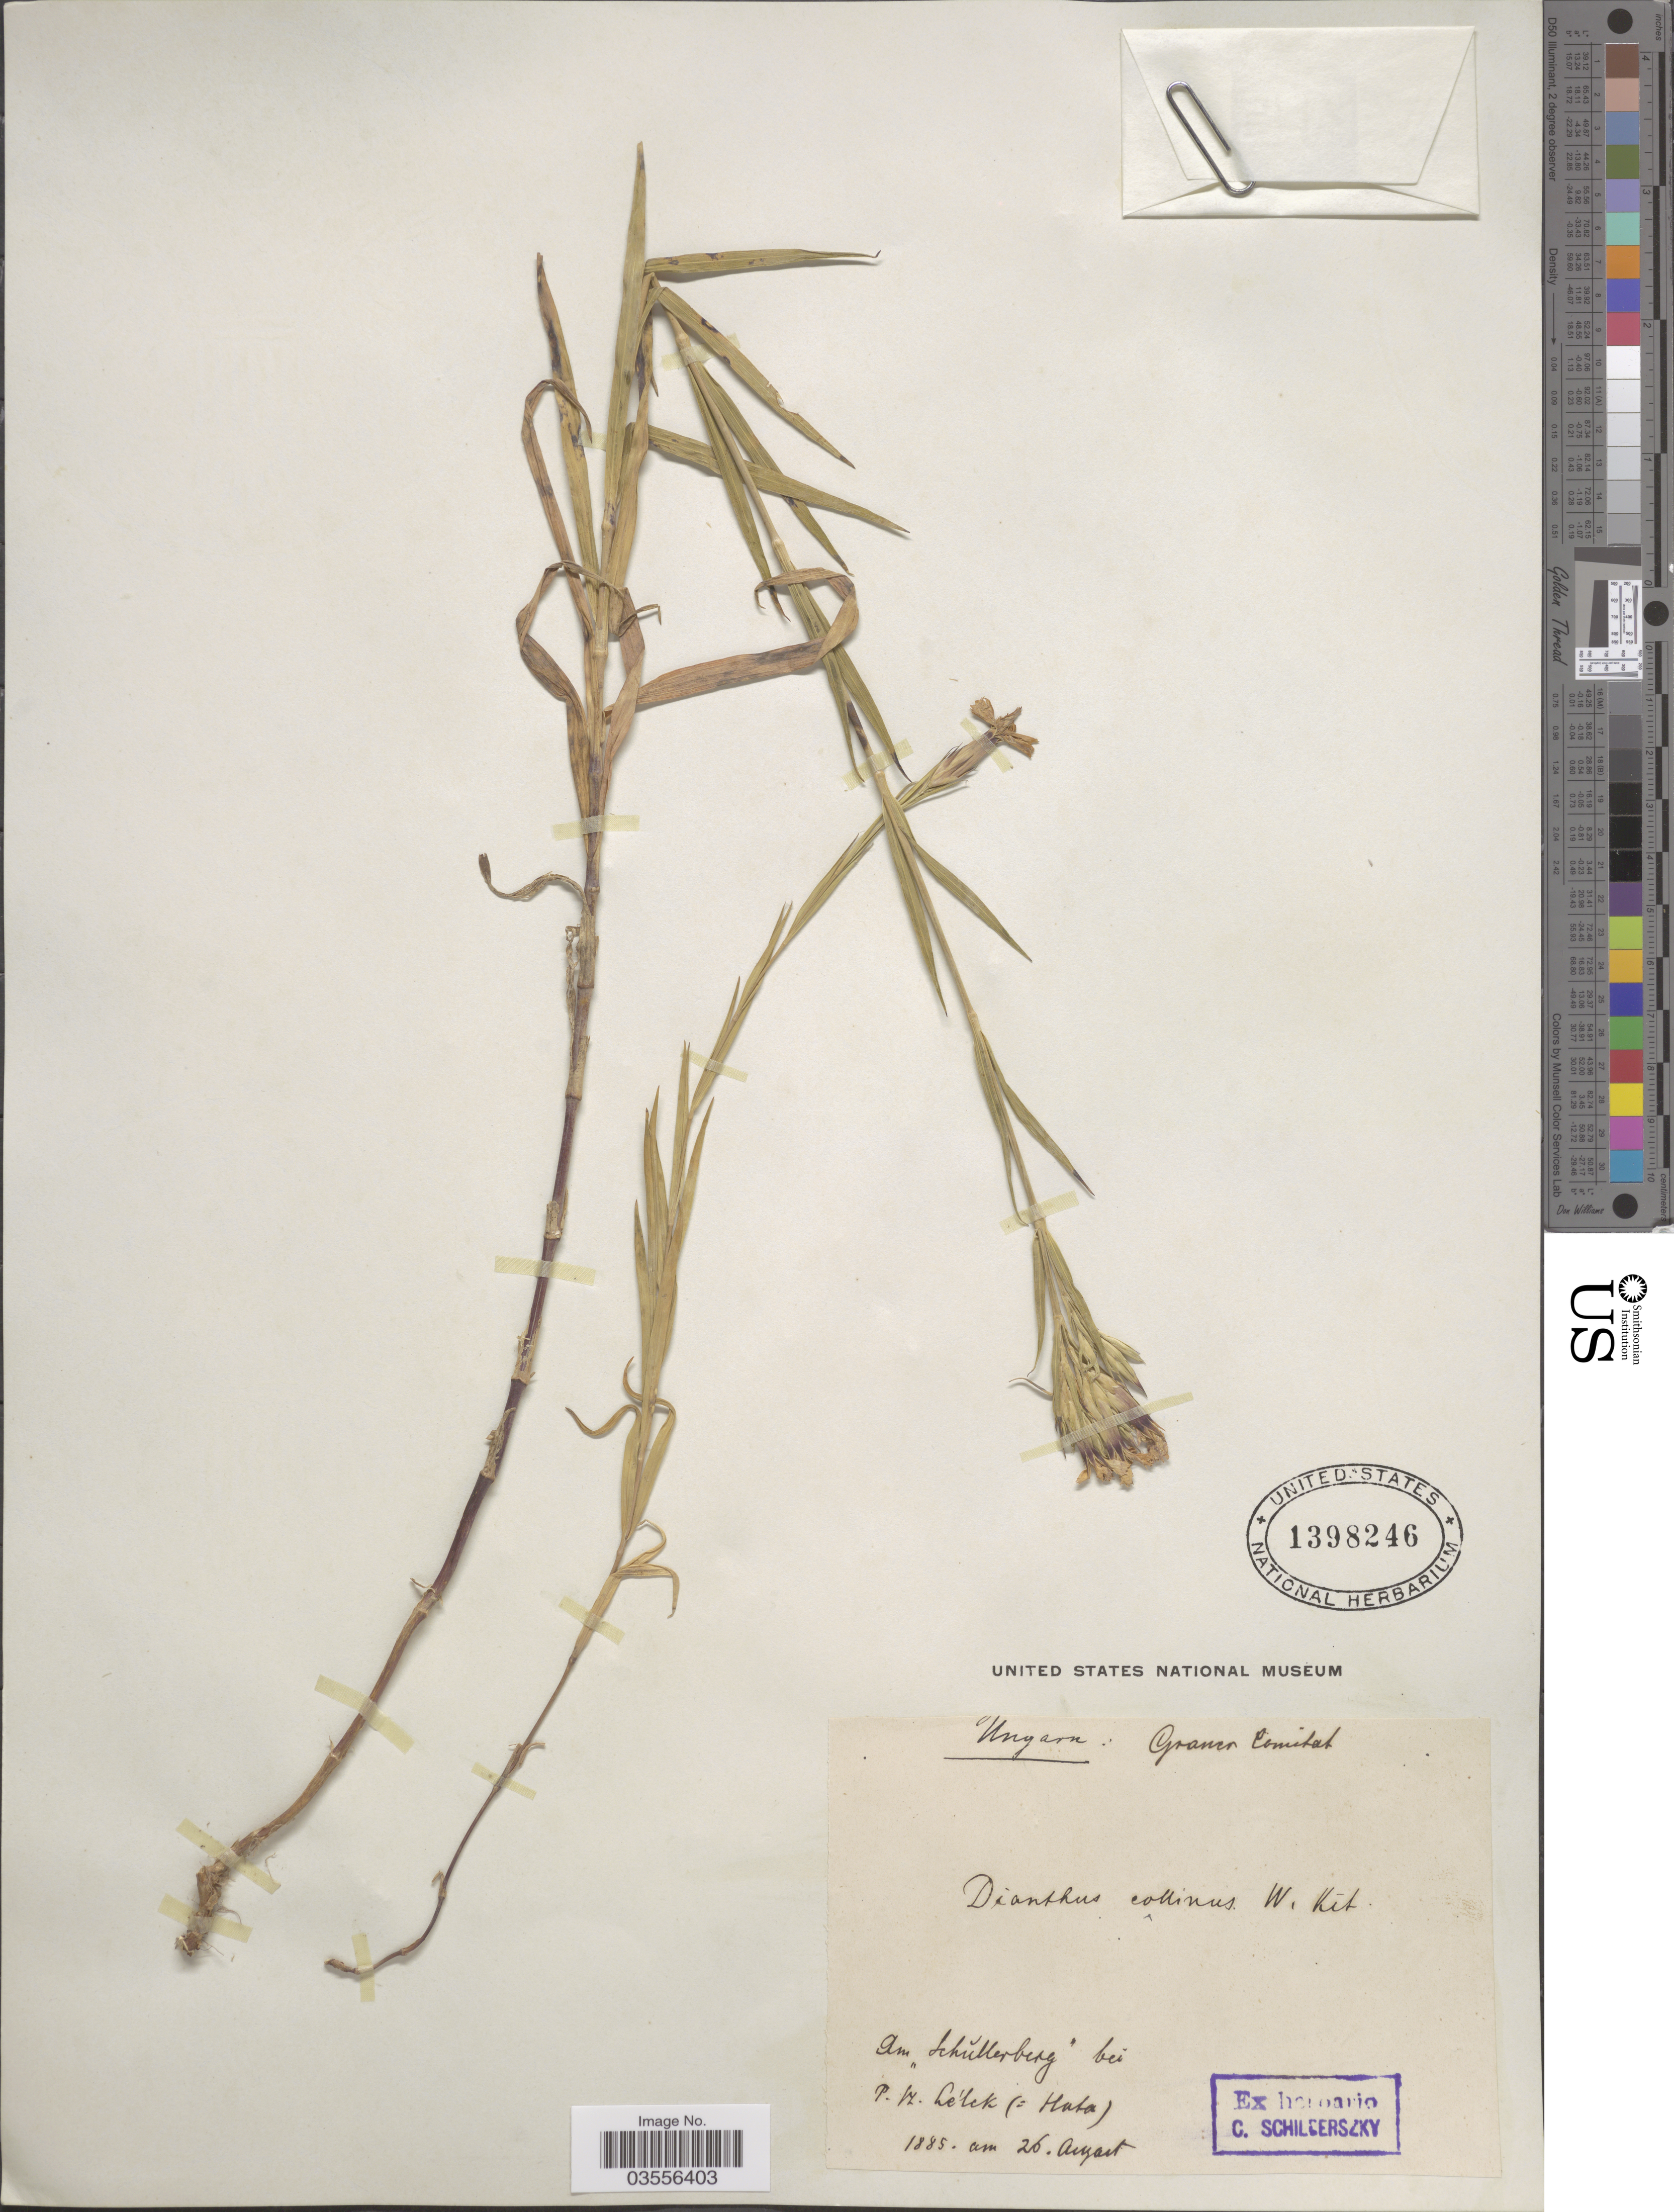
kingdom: Plantae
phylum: Tracheophyta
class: Magnoliopsida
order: Caryophyllales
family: Caryophyllaceae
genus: Dianthus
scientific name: Dianthus collinus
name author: Waldst.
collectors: Ex herb. C. Schilcerszky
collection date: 1885-08-26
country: Hungary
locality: Granco Comitat. Am "Schúllerberg" bei P. M. Lélck (=Hata). [interpreted]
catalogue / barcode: US 1398246